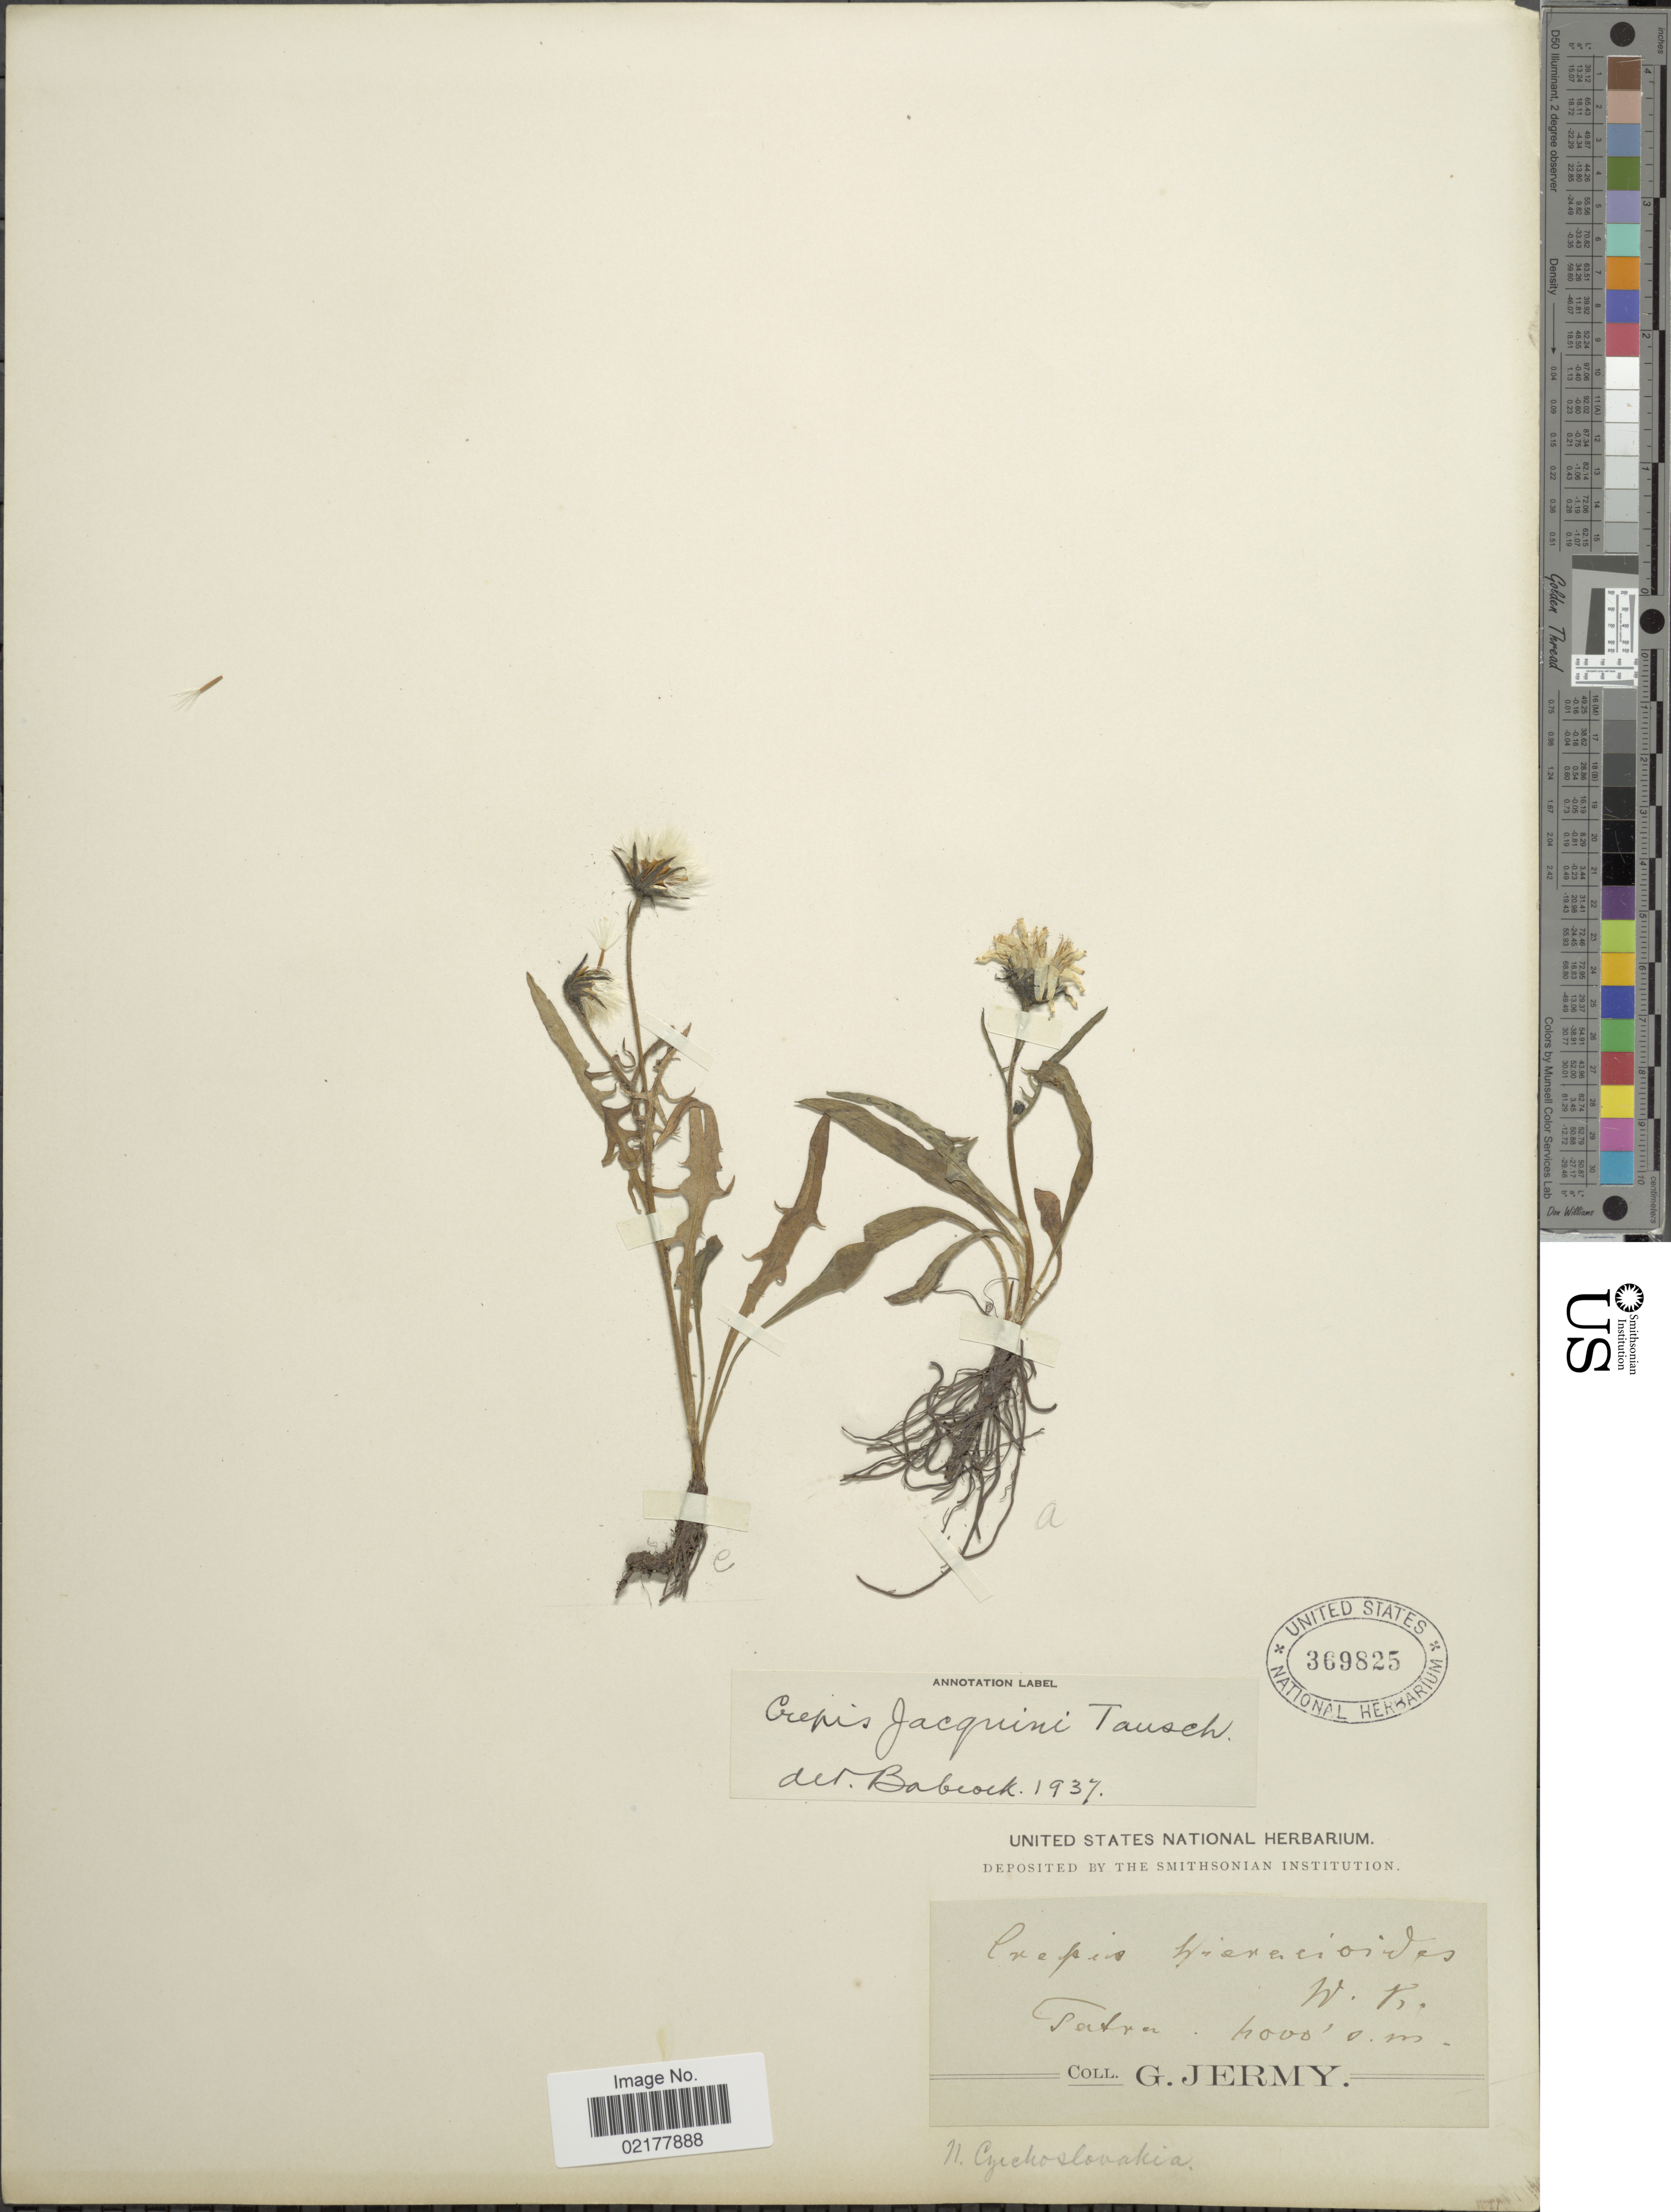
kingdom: Plantae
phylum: Tracheophyta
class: Magnoliopsida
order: Asterales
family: Asteraceae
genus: Crepis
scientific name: Crepis jacquinii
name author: Tausch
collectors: G. Jermy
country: Hungary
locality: Tatra [interpreted] N. Czechoslovakia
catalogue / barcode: US 369825